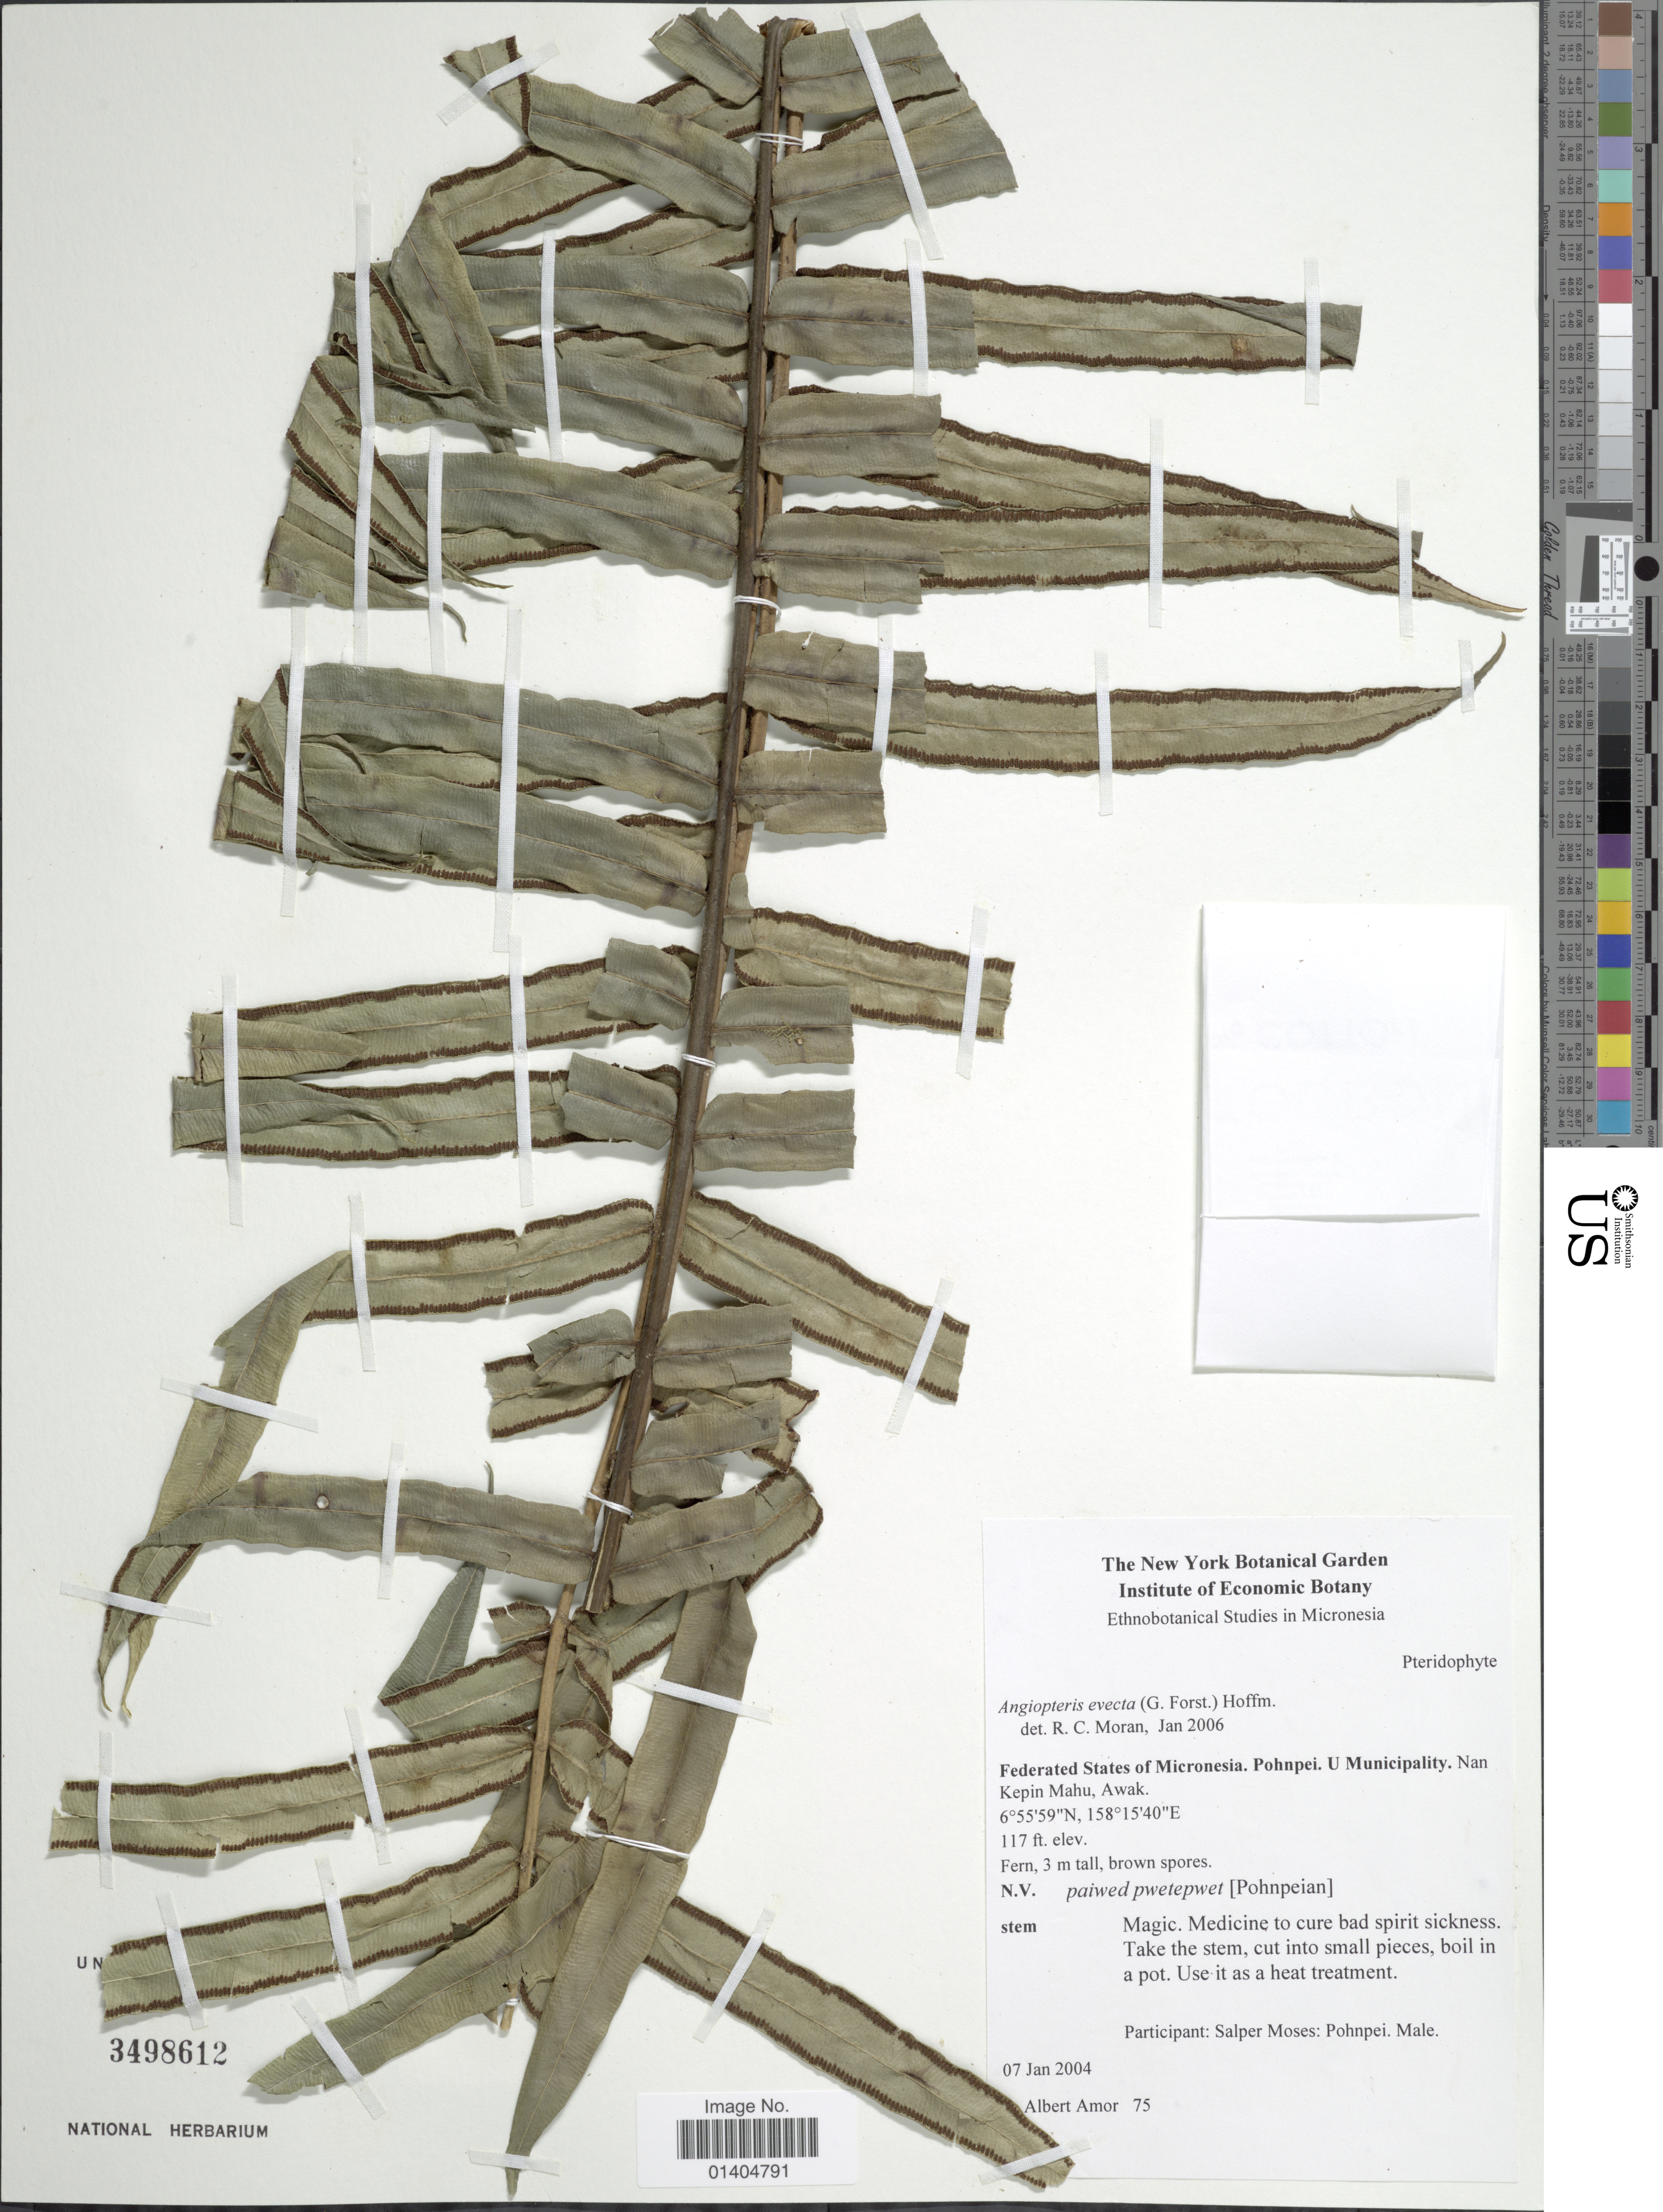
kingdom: Plantae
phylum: Tracheophyta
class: Polypodiopsida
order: Marattiales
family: Marattiaceae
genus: Angiopteris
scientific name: Angiopteris evecta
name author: (G. Forst.) Hoffm.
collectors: E. A. Amor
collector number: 75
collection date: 2004-01-07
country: Micronesia, Federated States of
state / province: Pohnpei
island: Pohnpei [Ponape]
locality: Federates States of Micronesia, Pohnpei. U Municipality. Nan Kepin Mahu, Awak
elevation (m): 36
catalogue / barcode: US 3498612